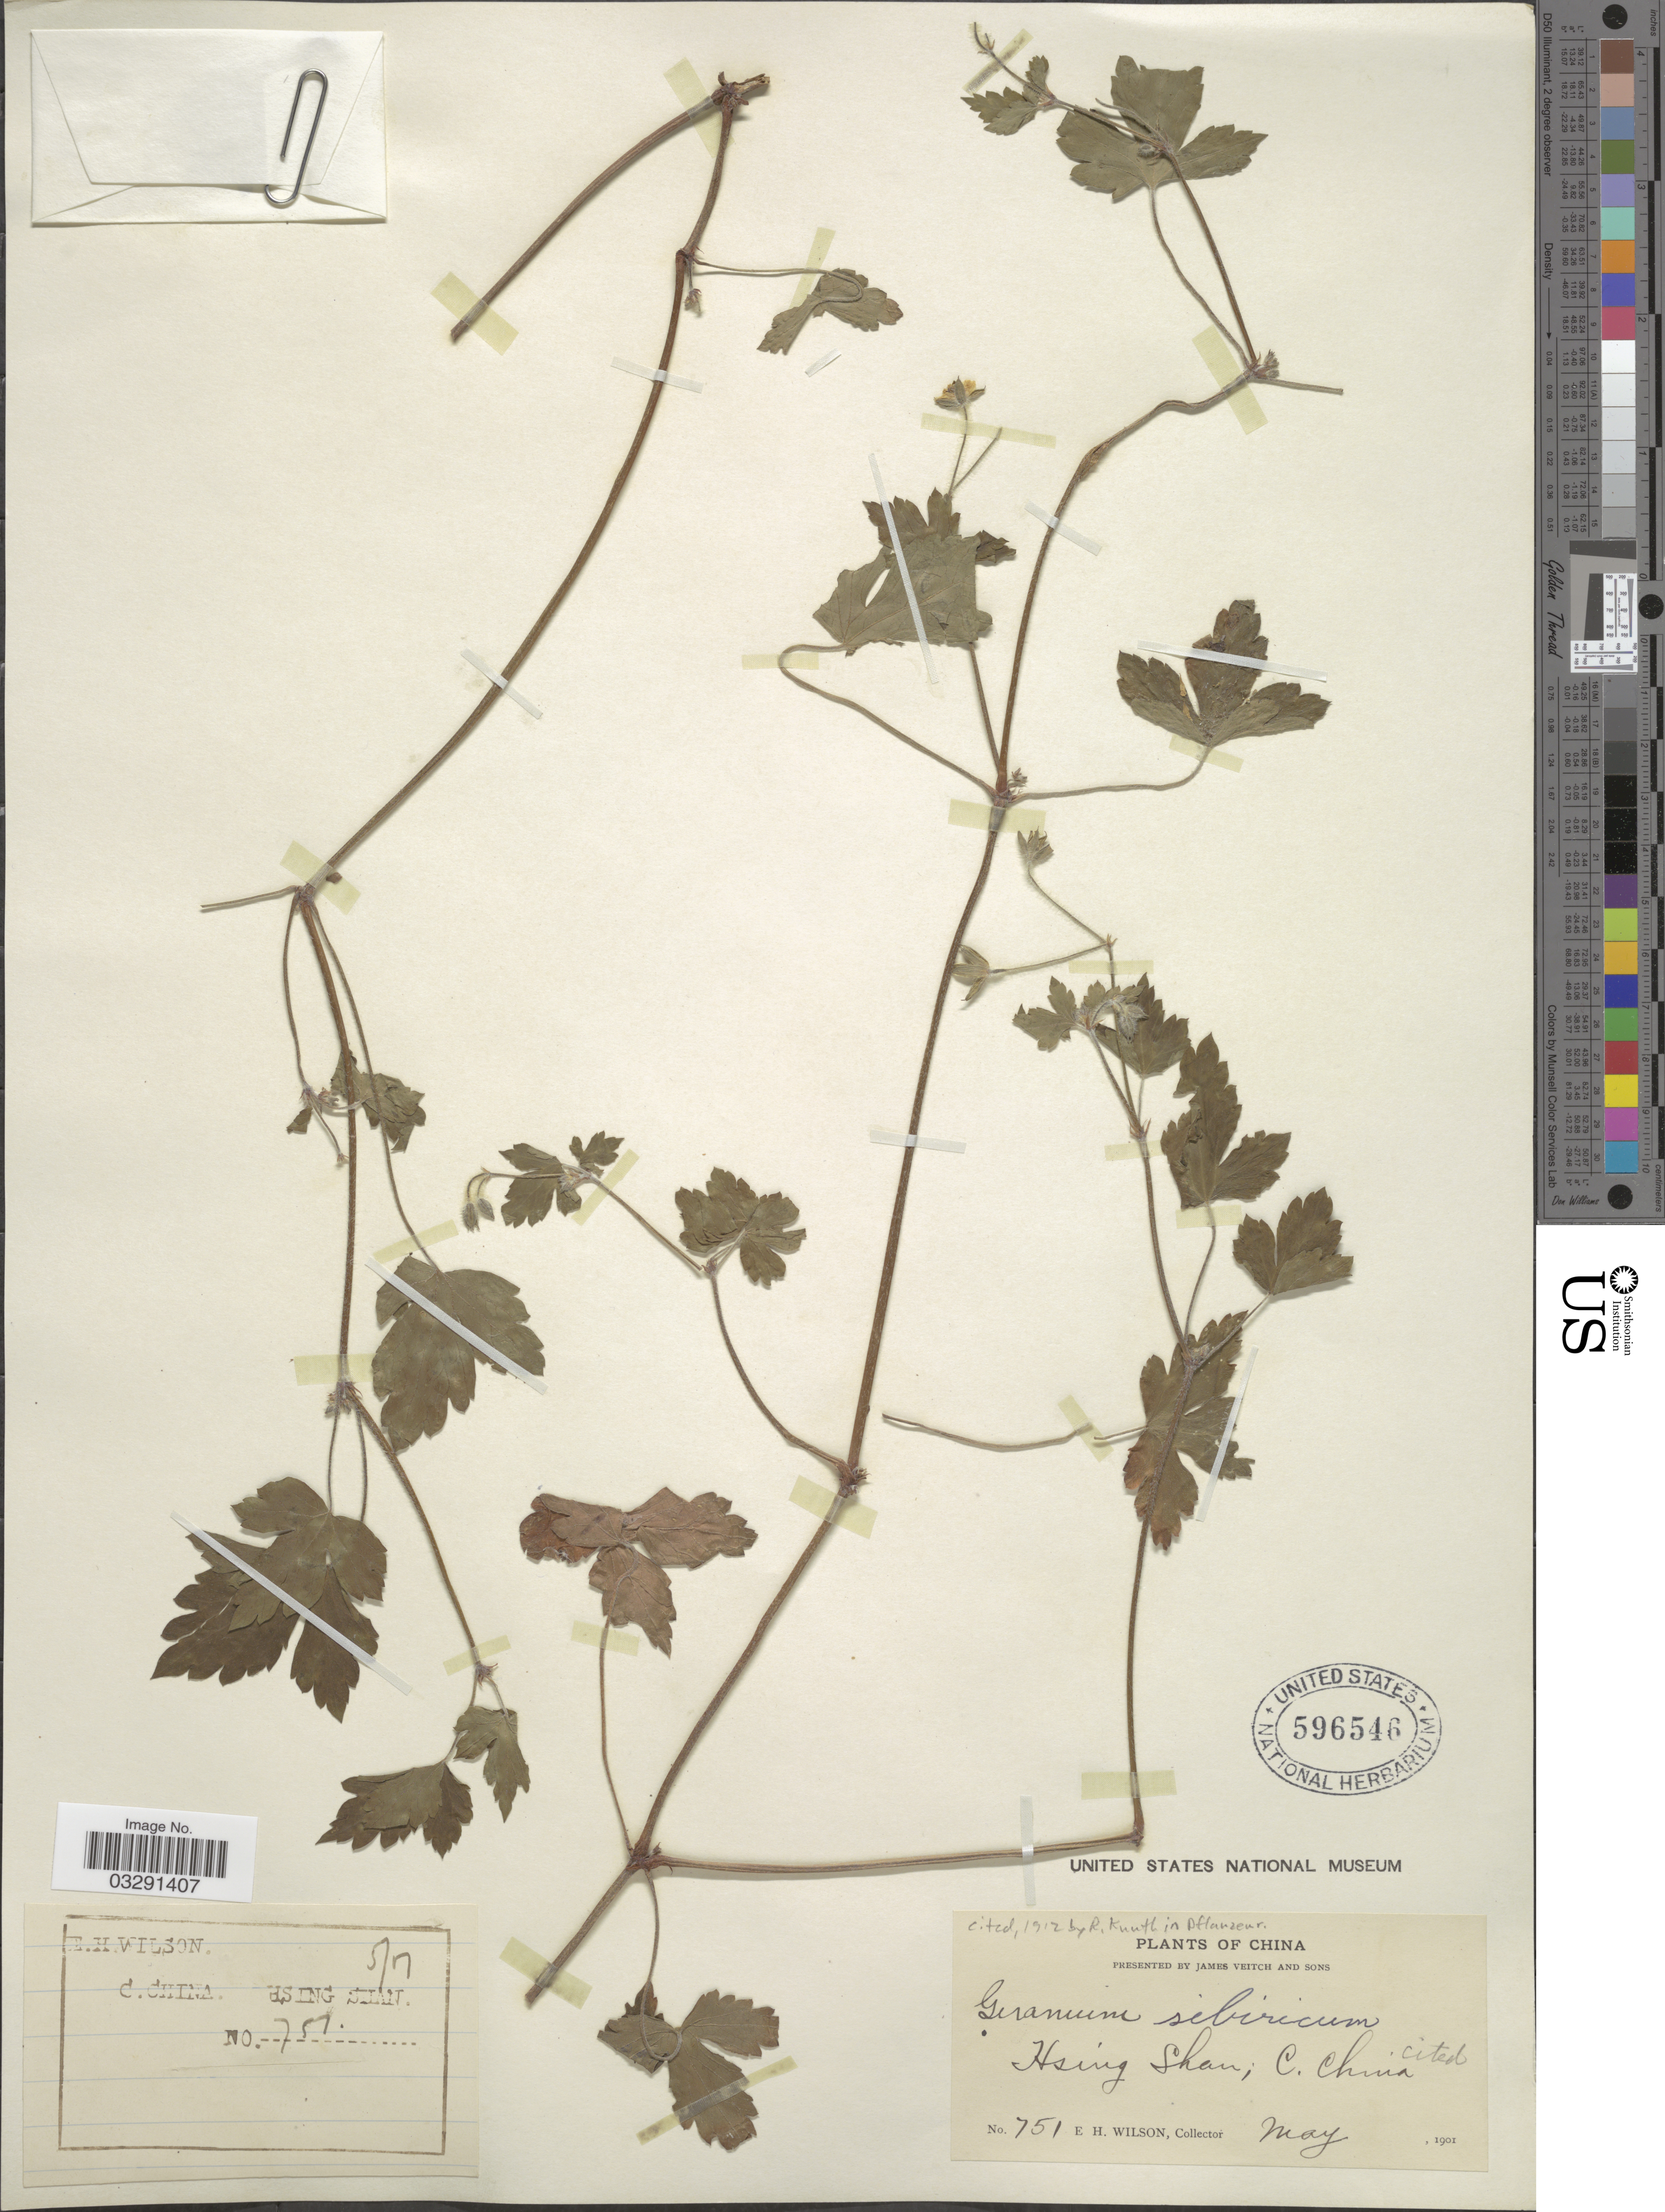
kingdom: Plantae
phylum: Tracheophyta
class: Magnoliopsida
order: Geraniales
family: Geraniaceae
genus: Geranium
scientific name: Geranium sibiricum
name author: L.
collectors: E. Wilson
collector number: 751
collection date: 1901-05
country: China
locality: Hsing Shan; C. China.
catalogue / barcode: US 596546